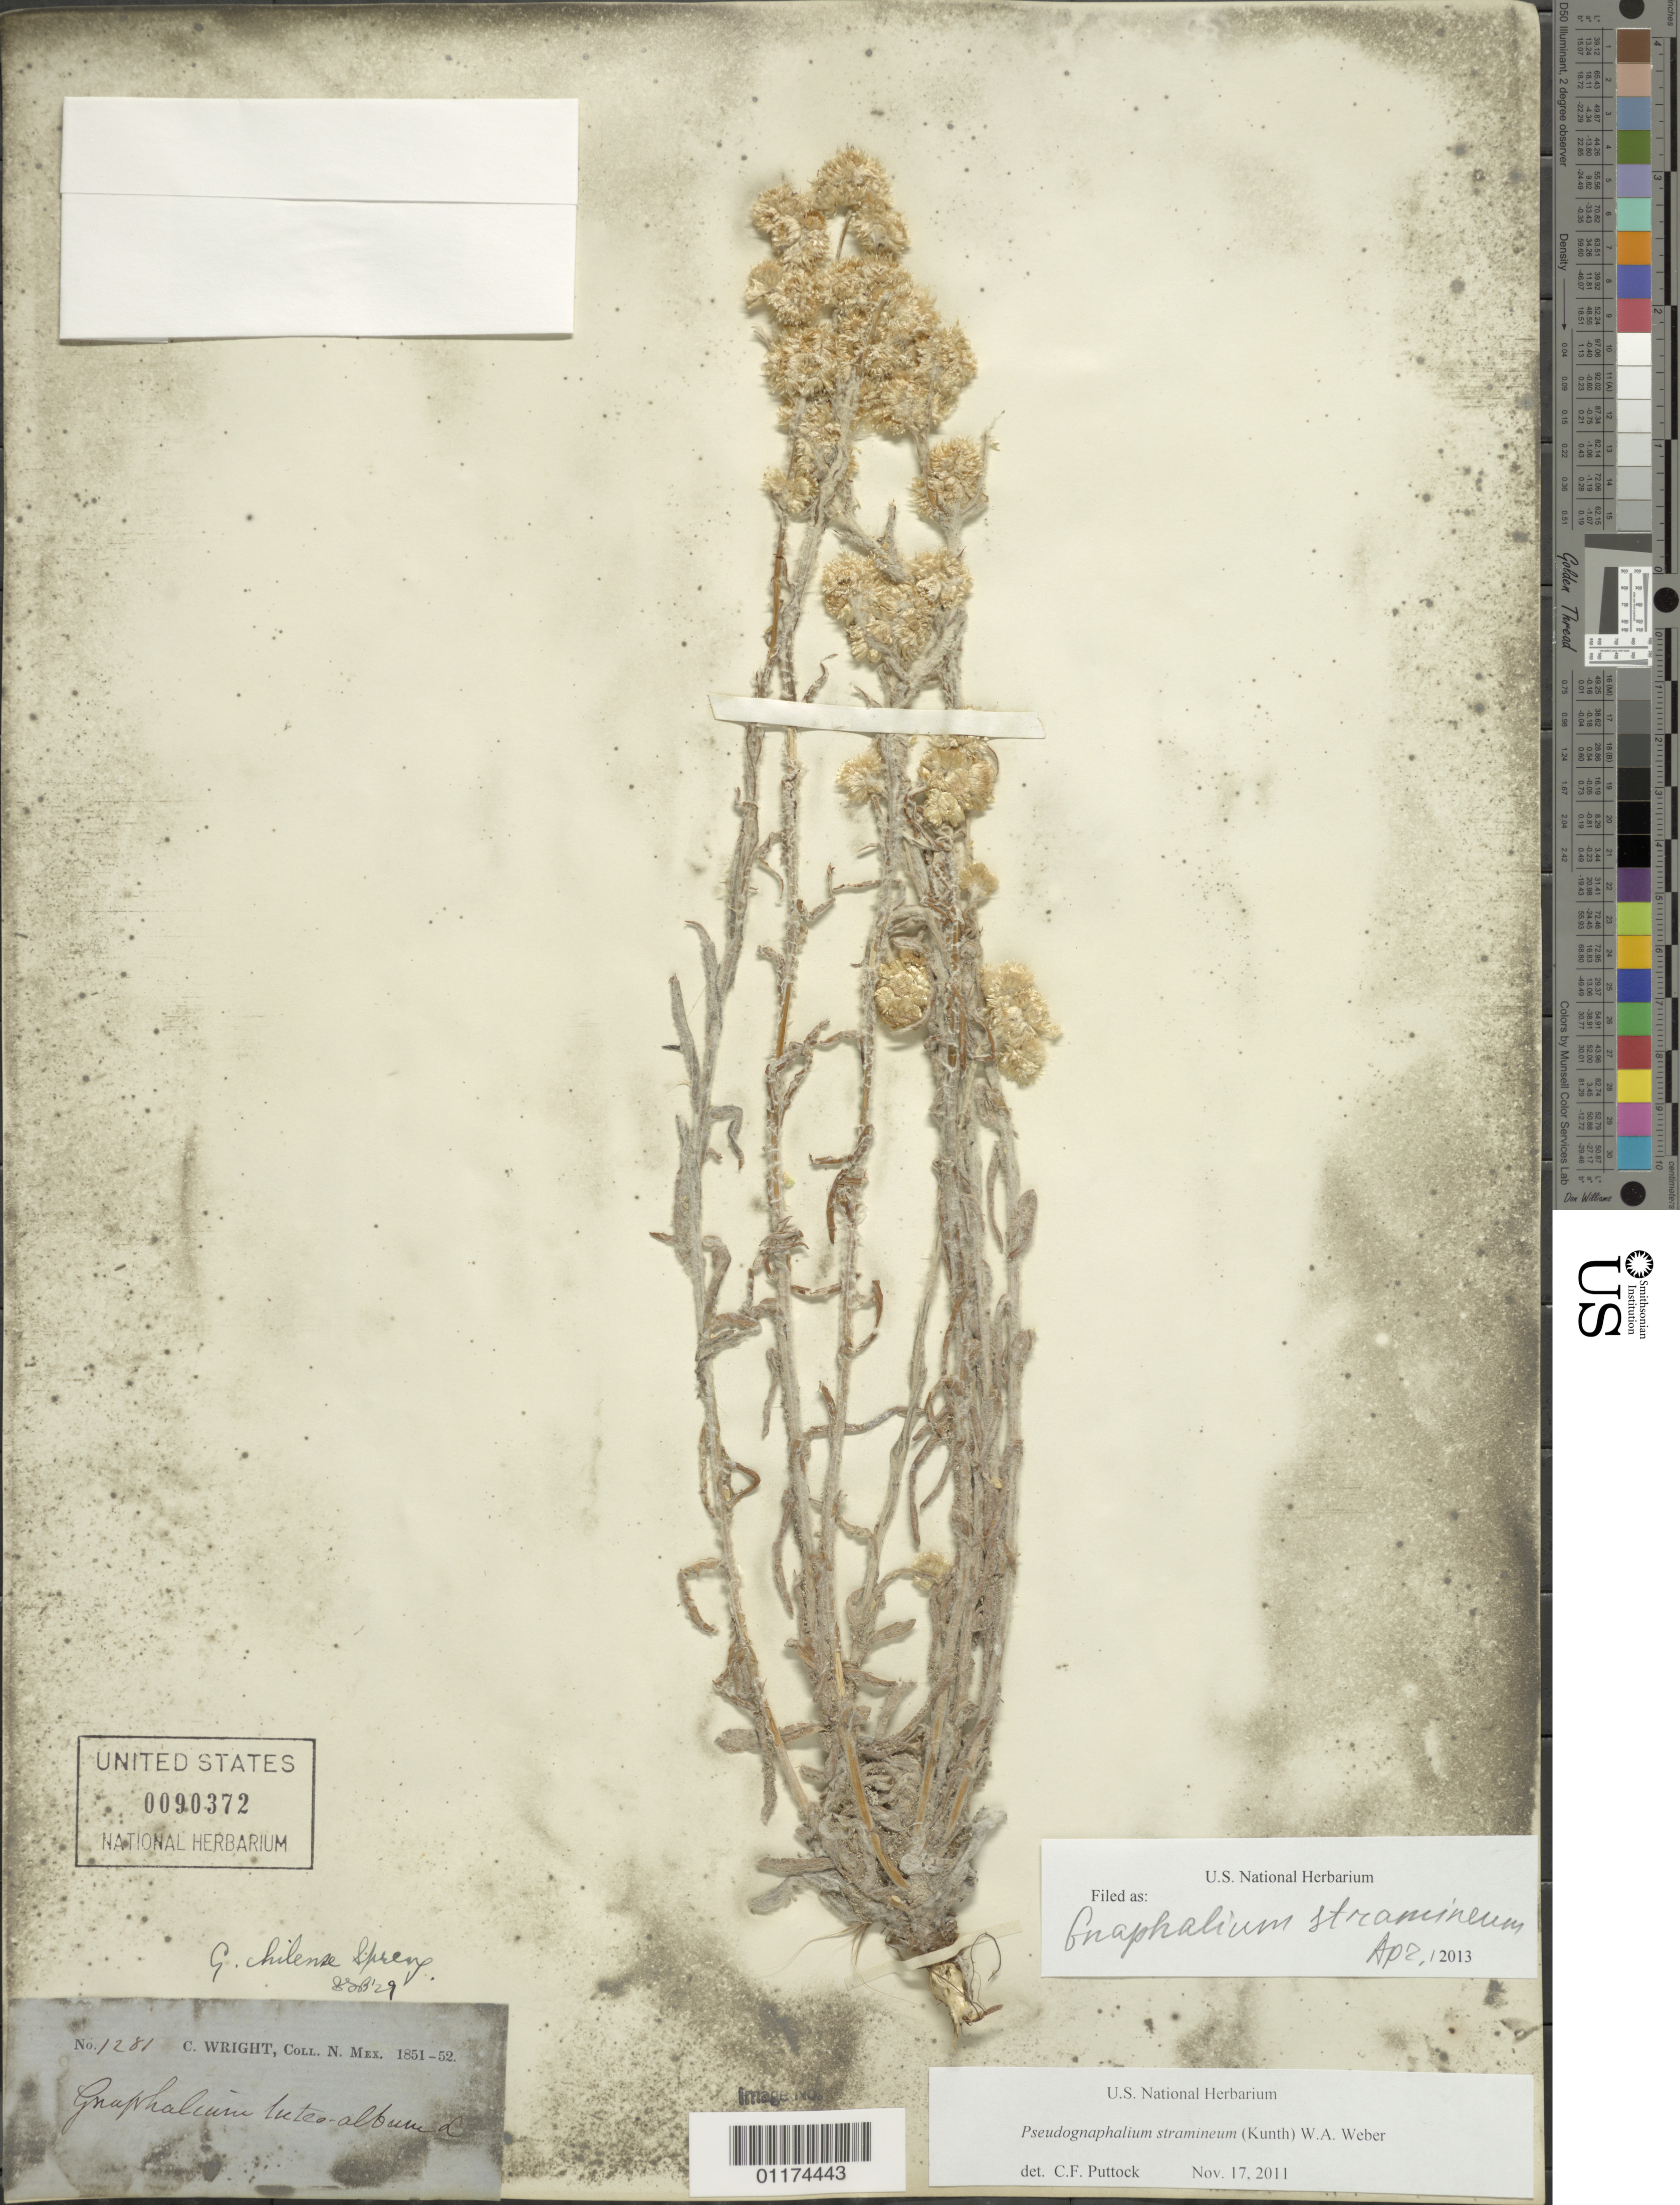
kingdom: Plantae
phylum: Tracheophyta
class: Magnoliopsida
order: Asterales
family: Asteraceae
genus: Pseudognaphalium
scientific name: Pseudognaphalium stramineum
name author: (Kunth) Anderb.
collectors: C. Wright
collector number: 1281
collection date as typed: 1851 to -- --- 1852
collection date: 1851/1852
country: United States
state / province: New Mexico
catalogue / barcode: US 90372